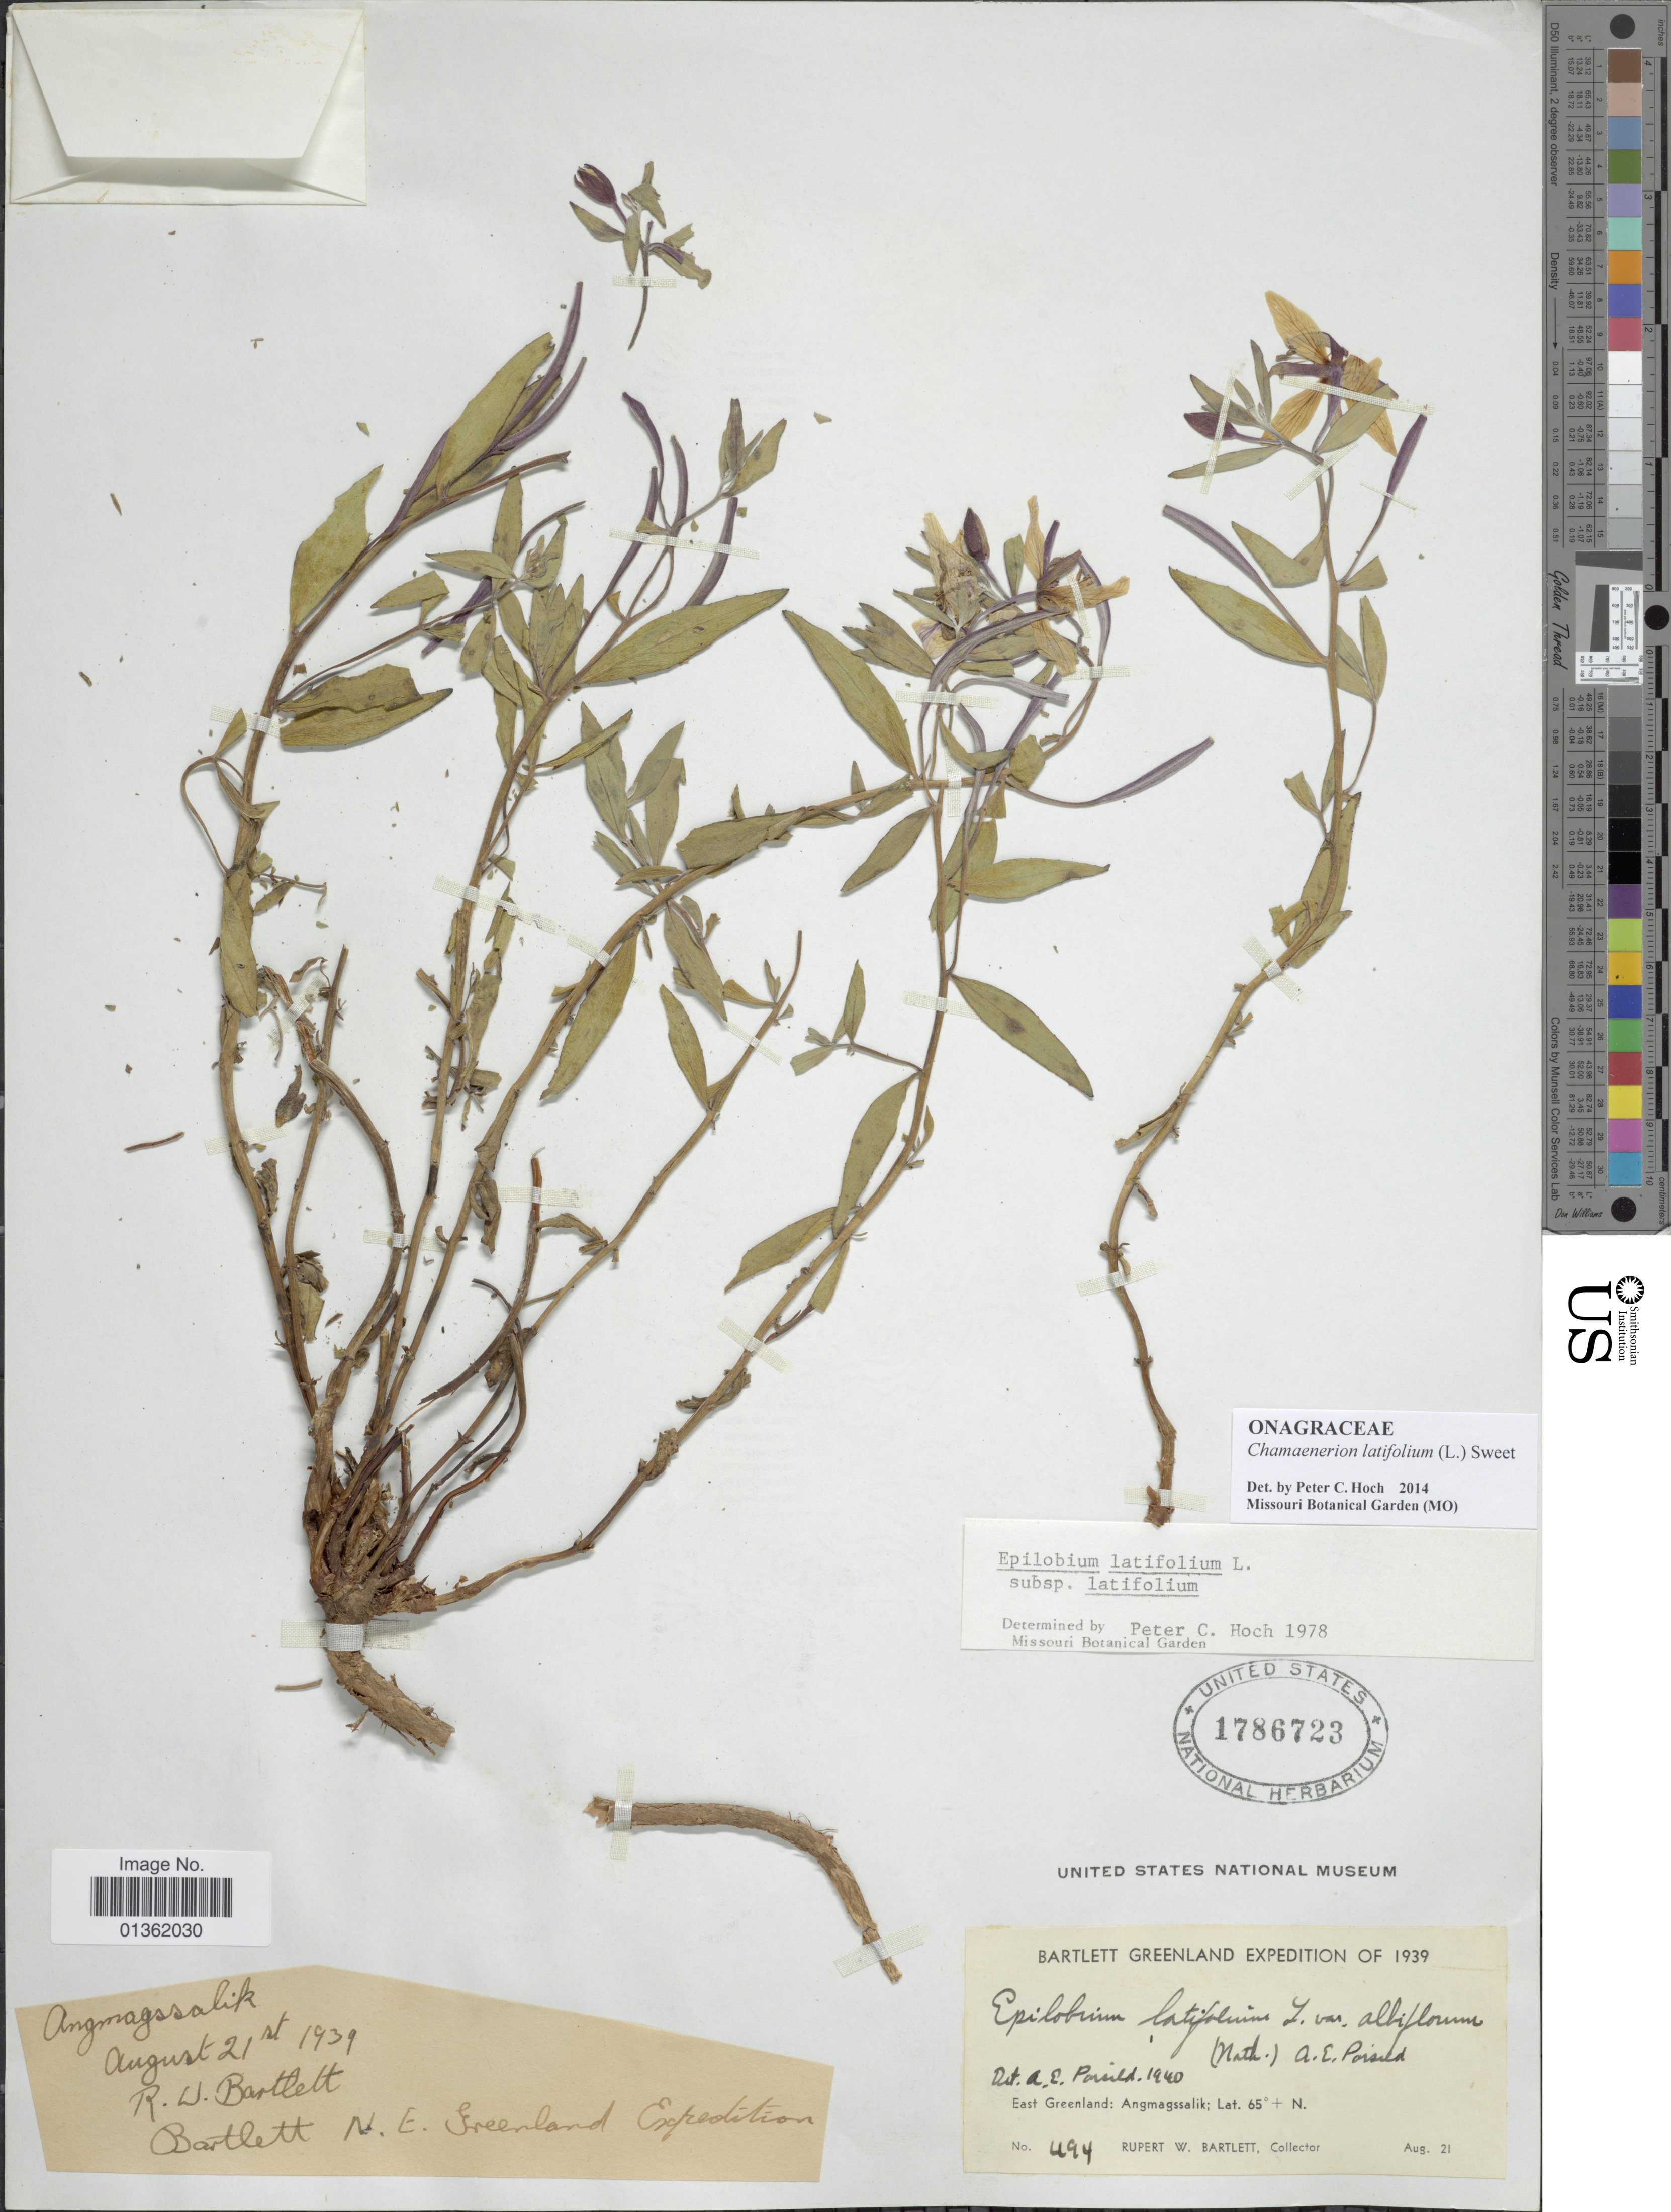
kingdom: Plantae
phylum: Tracheophyta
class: Magnoliopsida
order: Myrtales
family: Onagraceae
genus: Chamaenerion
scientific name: Chamaenerion latifolium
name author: (L.) Th. Fr. & Lange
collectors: R. W. Bartlett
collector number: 494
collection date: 1939-08-21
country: Greenland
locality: East Greenland: Angmagssalik.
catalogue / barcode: US 1786723